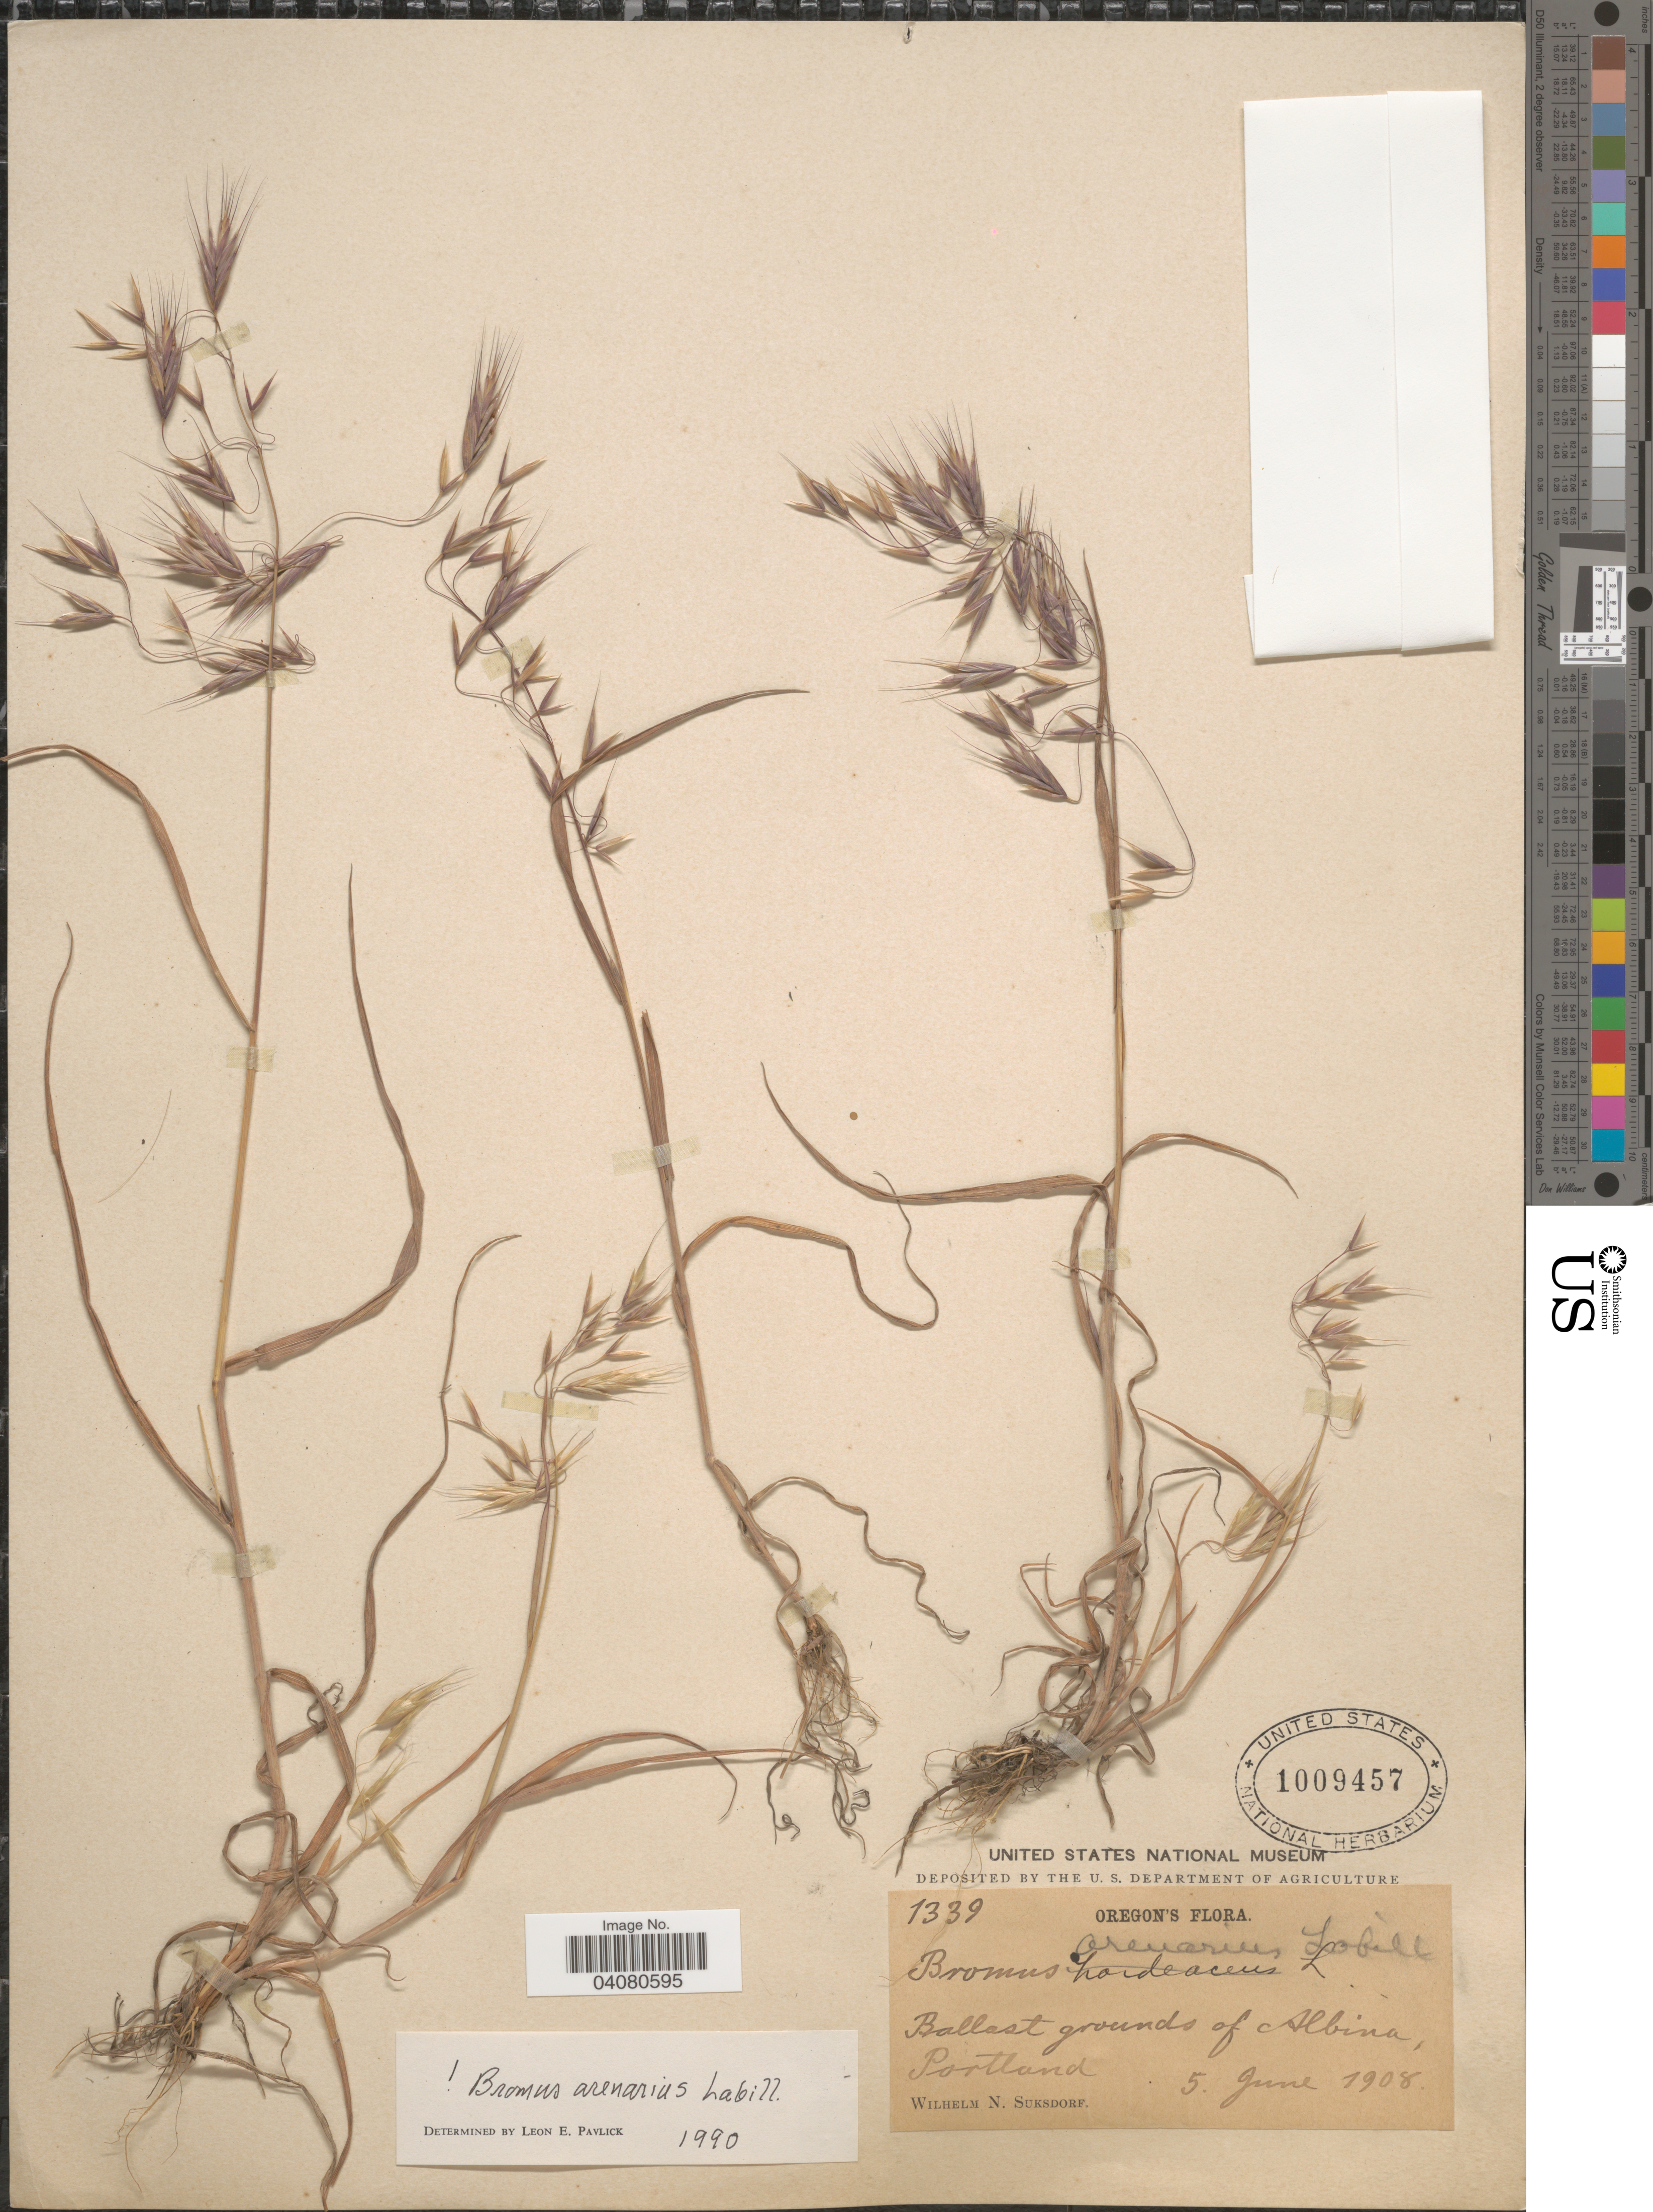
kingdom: Plantae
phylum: Tracheophyta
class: Liliopsida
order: Poales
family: Poaceae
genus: Bromus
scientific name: Bromus arizonicus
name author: (Shear) Stebbins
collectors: W. N. Suksdorf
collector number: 1339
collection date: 1908-06-05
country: United States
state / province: Oregon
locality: Ballast grounds of Albina, Portland.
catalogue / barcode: US 1009457